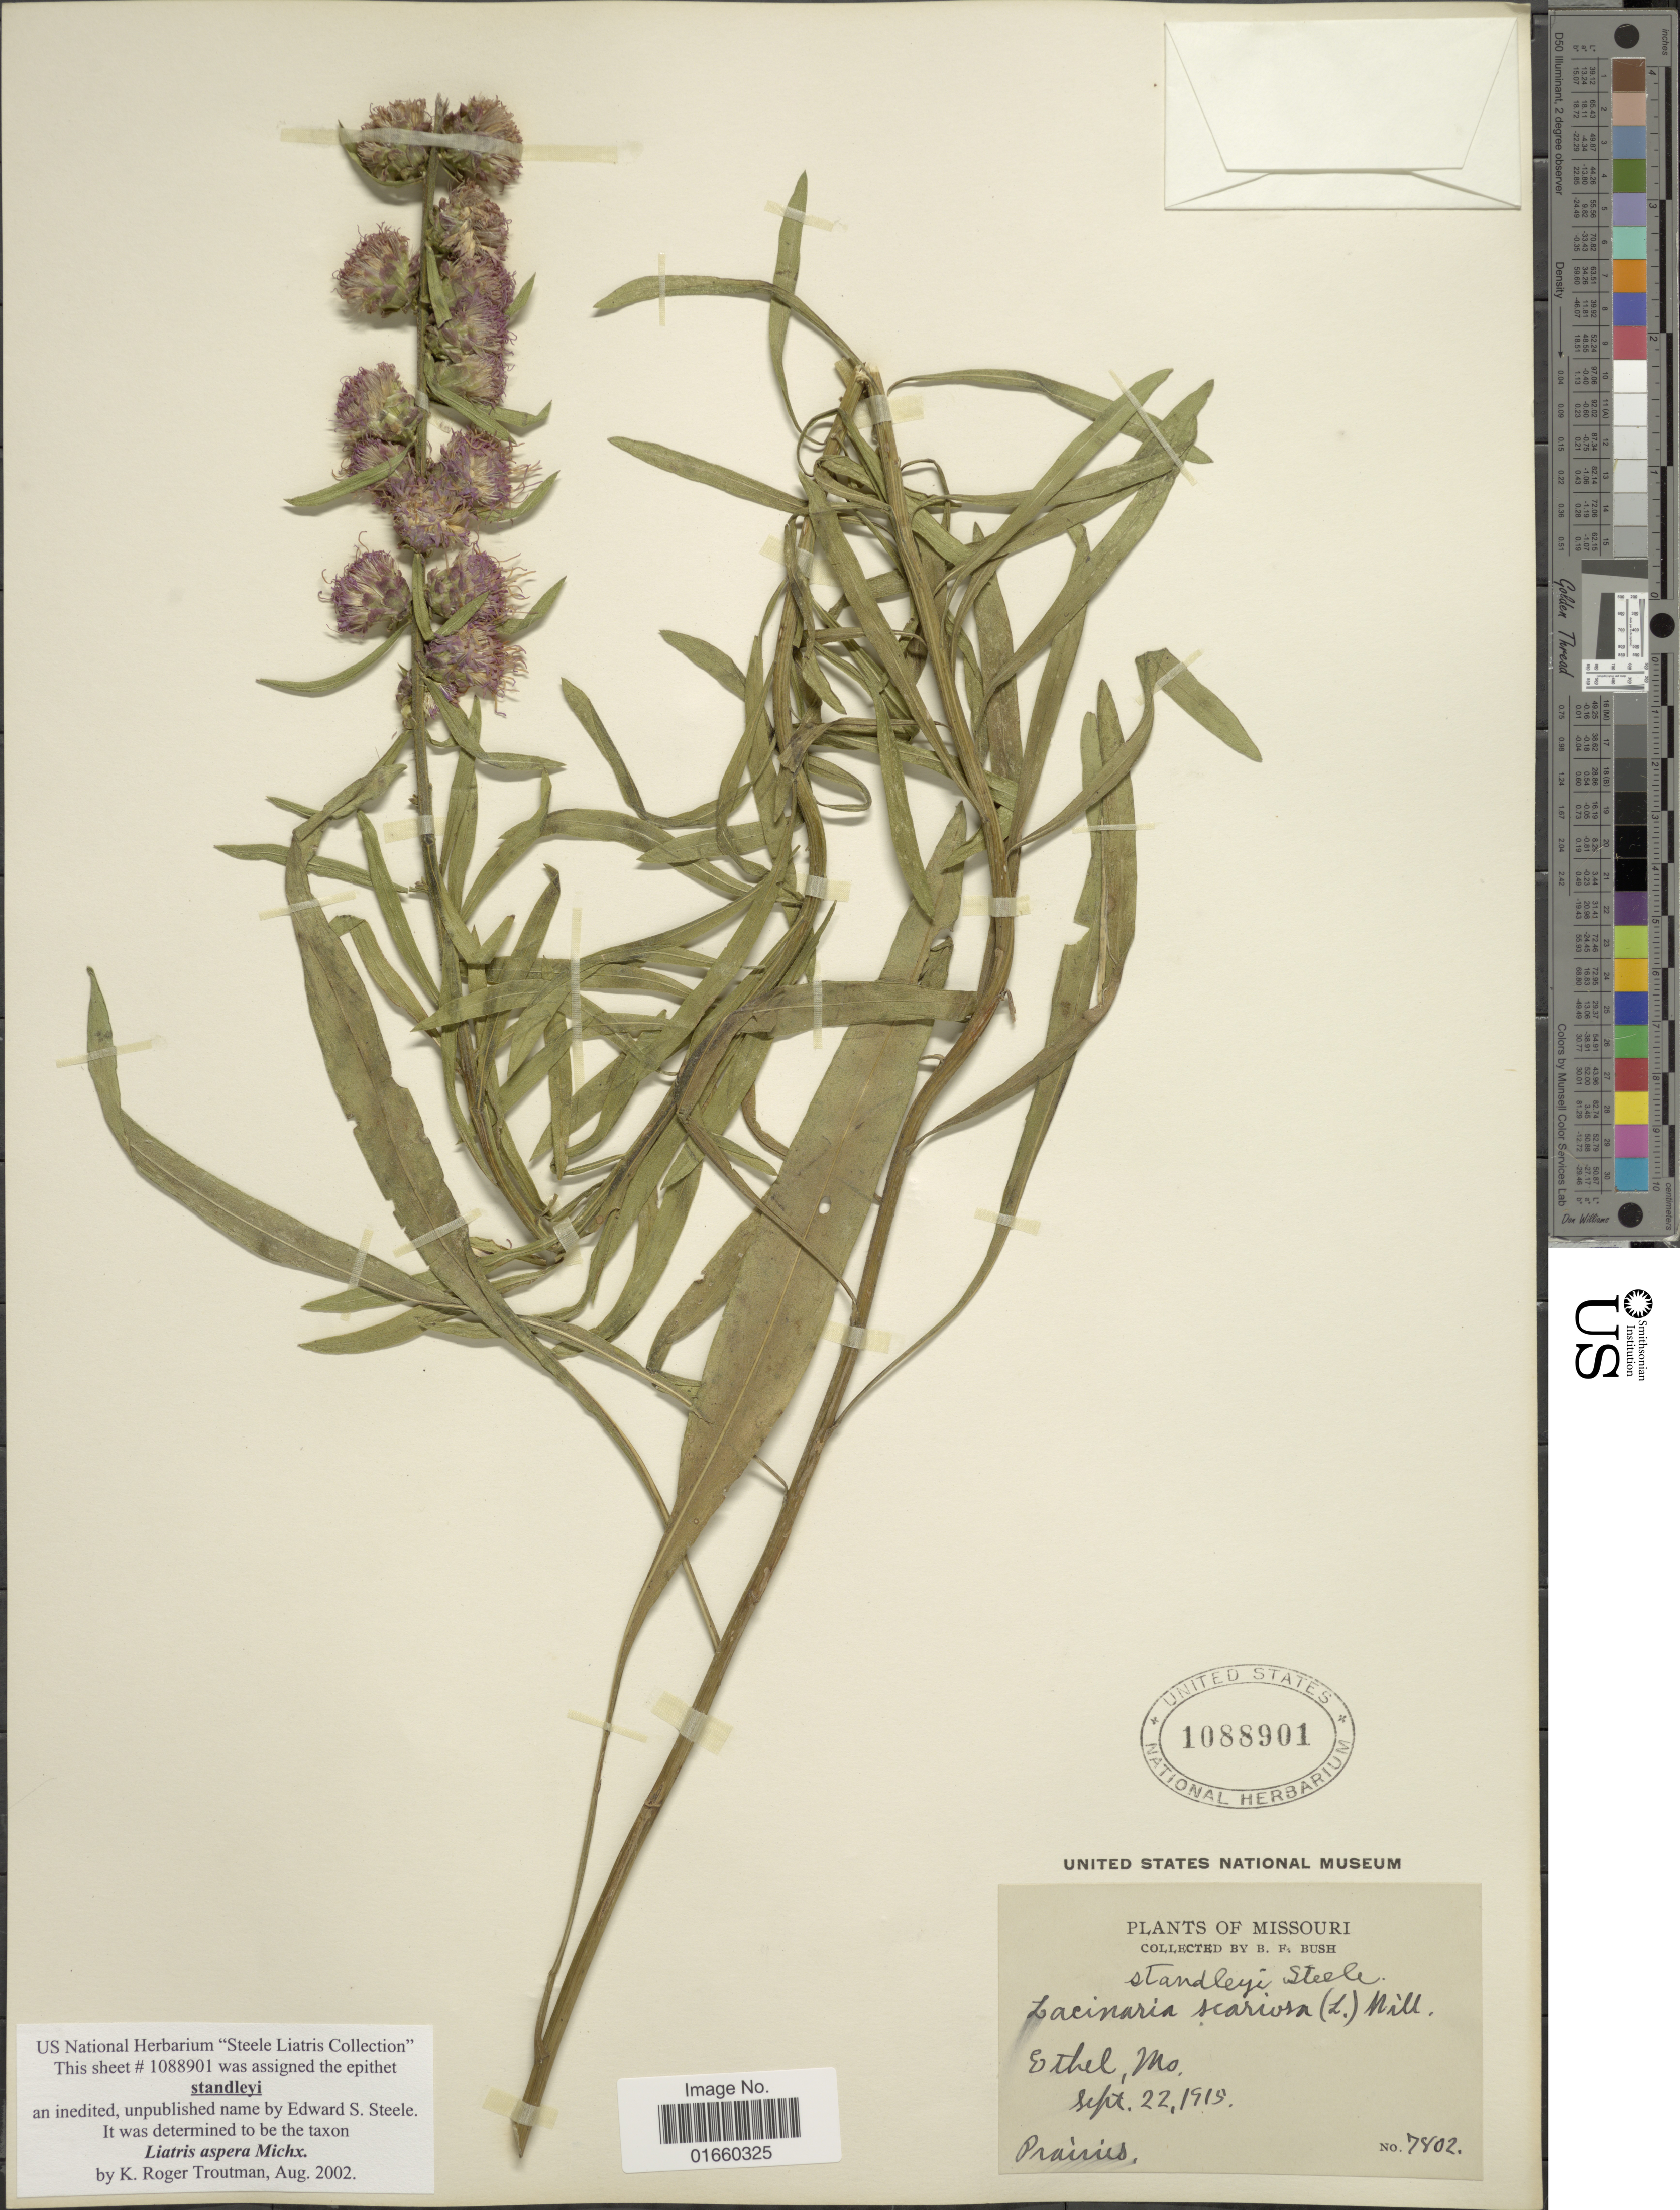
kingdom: Plantae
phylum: Tracheophyta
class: Magnoliopsida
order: Asterales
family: Asteraceae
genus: Liatris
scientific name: Liatris aspera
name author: Michx.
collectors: B. F. Bush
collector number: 7802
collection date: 1915-09-22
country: United States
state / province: Missouri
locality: Ethel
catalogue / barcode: US 1088901